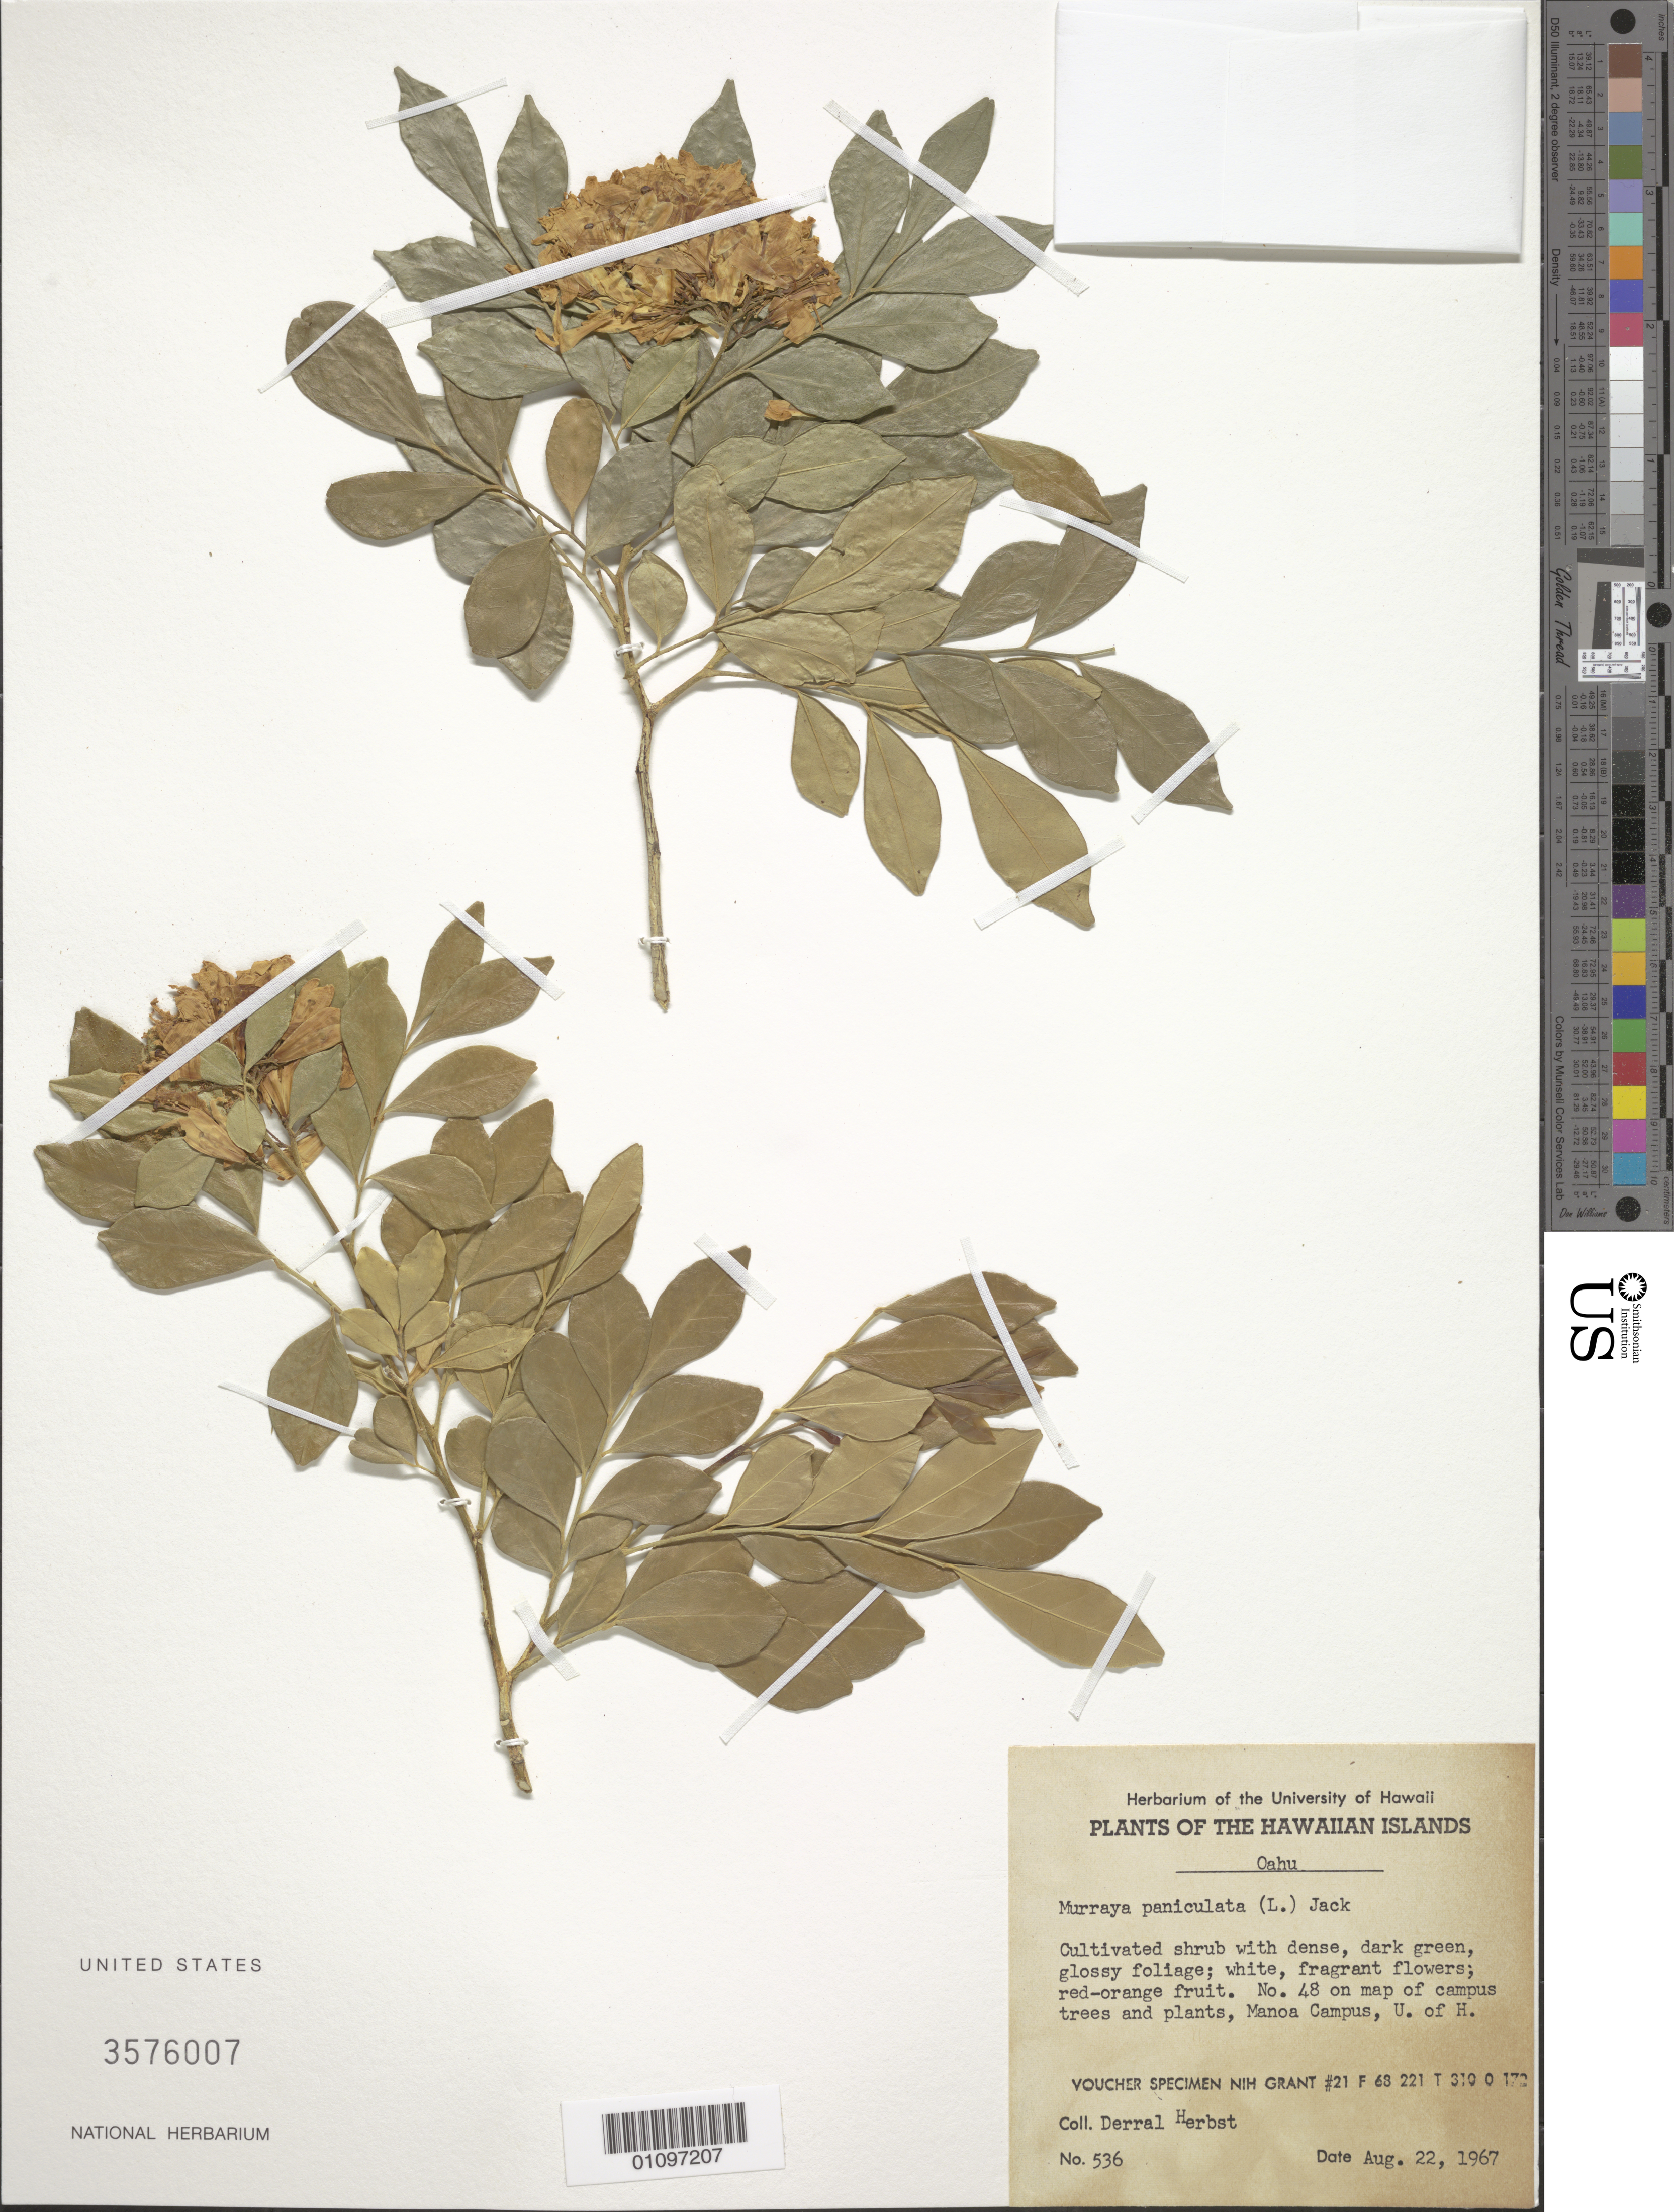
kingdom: Plantae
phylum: Tracheophyta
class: Magnoliopsida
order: Sapindales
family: Rutaceae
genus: Murraya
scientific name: Murraya paniculata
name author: (L.) Jack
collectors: D. R. Herbst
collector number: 536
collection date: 1967-08-22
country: United States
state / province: Hawaii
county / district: Honolulu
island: Oahu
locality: University of Hawaii Manoa Campus, number 48 on map of campus trees and plants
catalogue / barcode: US 3576007